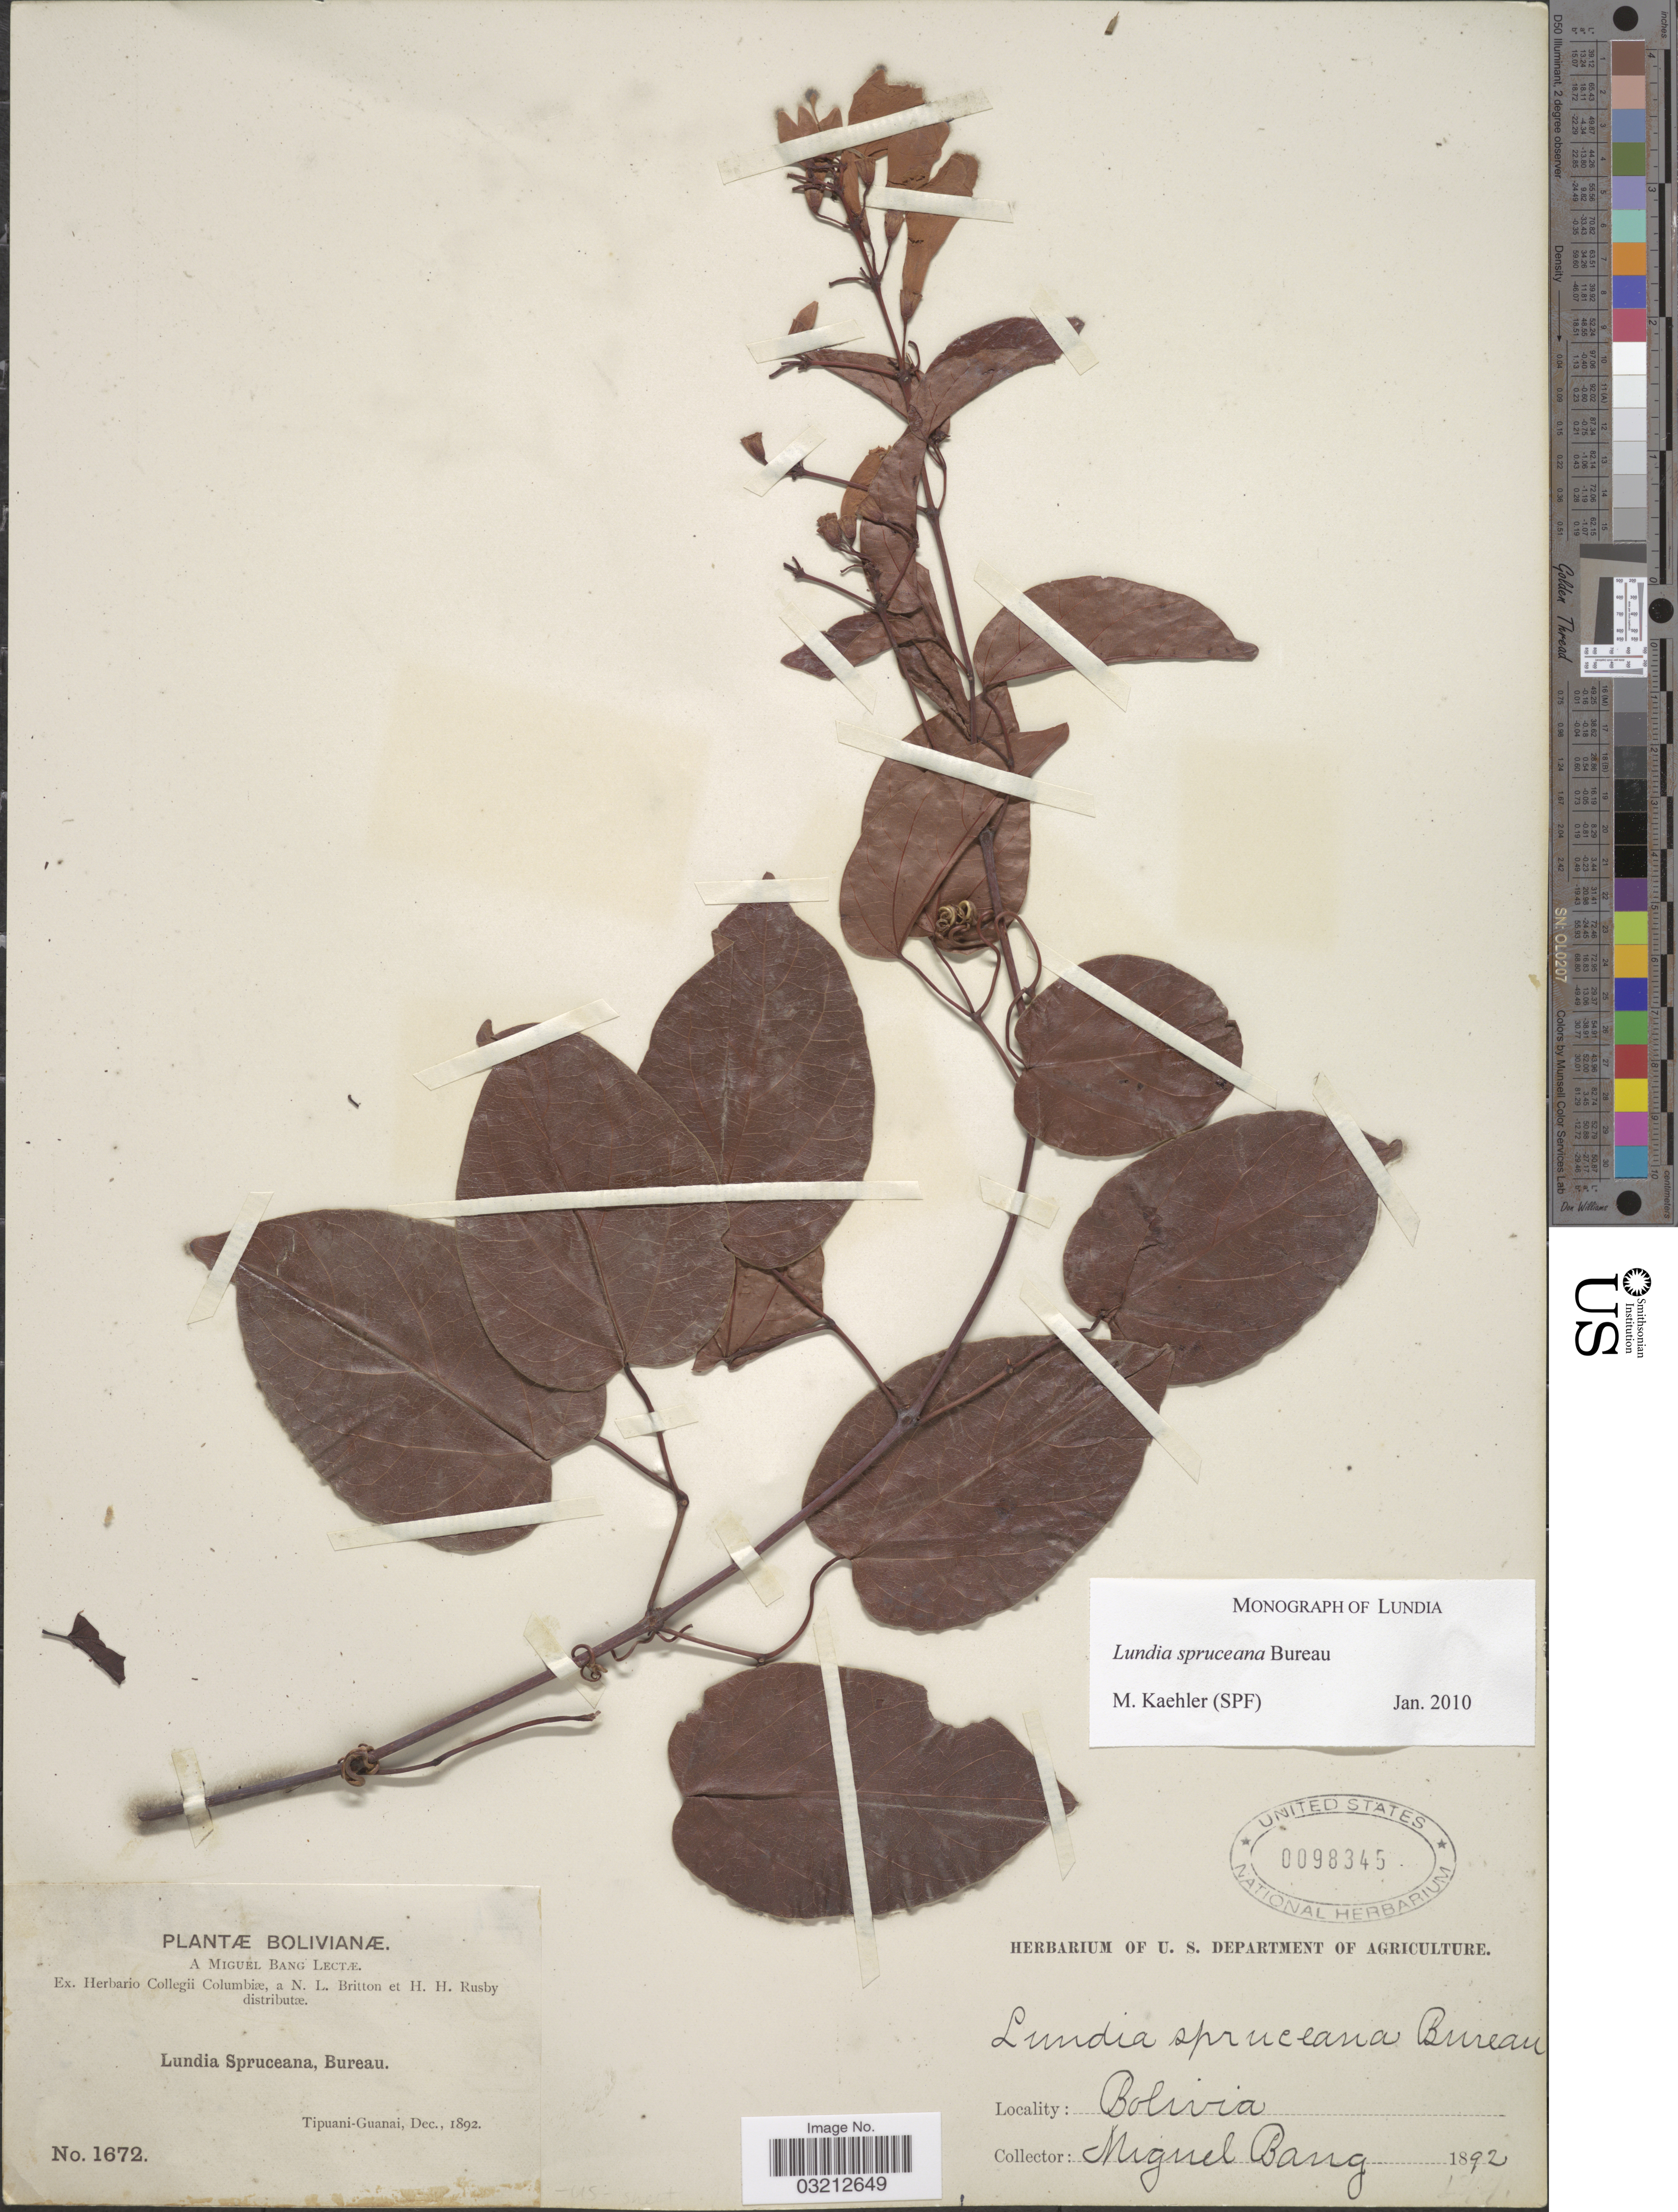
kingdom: Plantae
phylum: Tracheophyta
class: Magnoliopsida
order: Lamiales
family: Bignoniaceae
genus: Lundia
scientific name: Lundia spruceana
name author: Bureau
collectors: M. Bang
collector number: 1672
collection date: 1892-12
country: Bolivia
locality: Tipuani-Guanai.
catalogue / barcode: US 98345